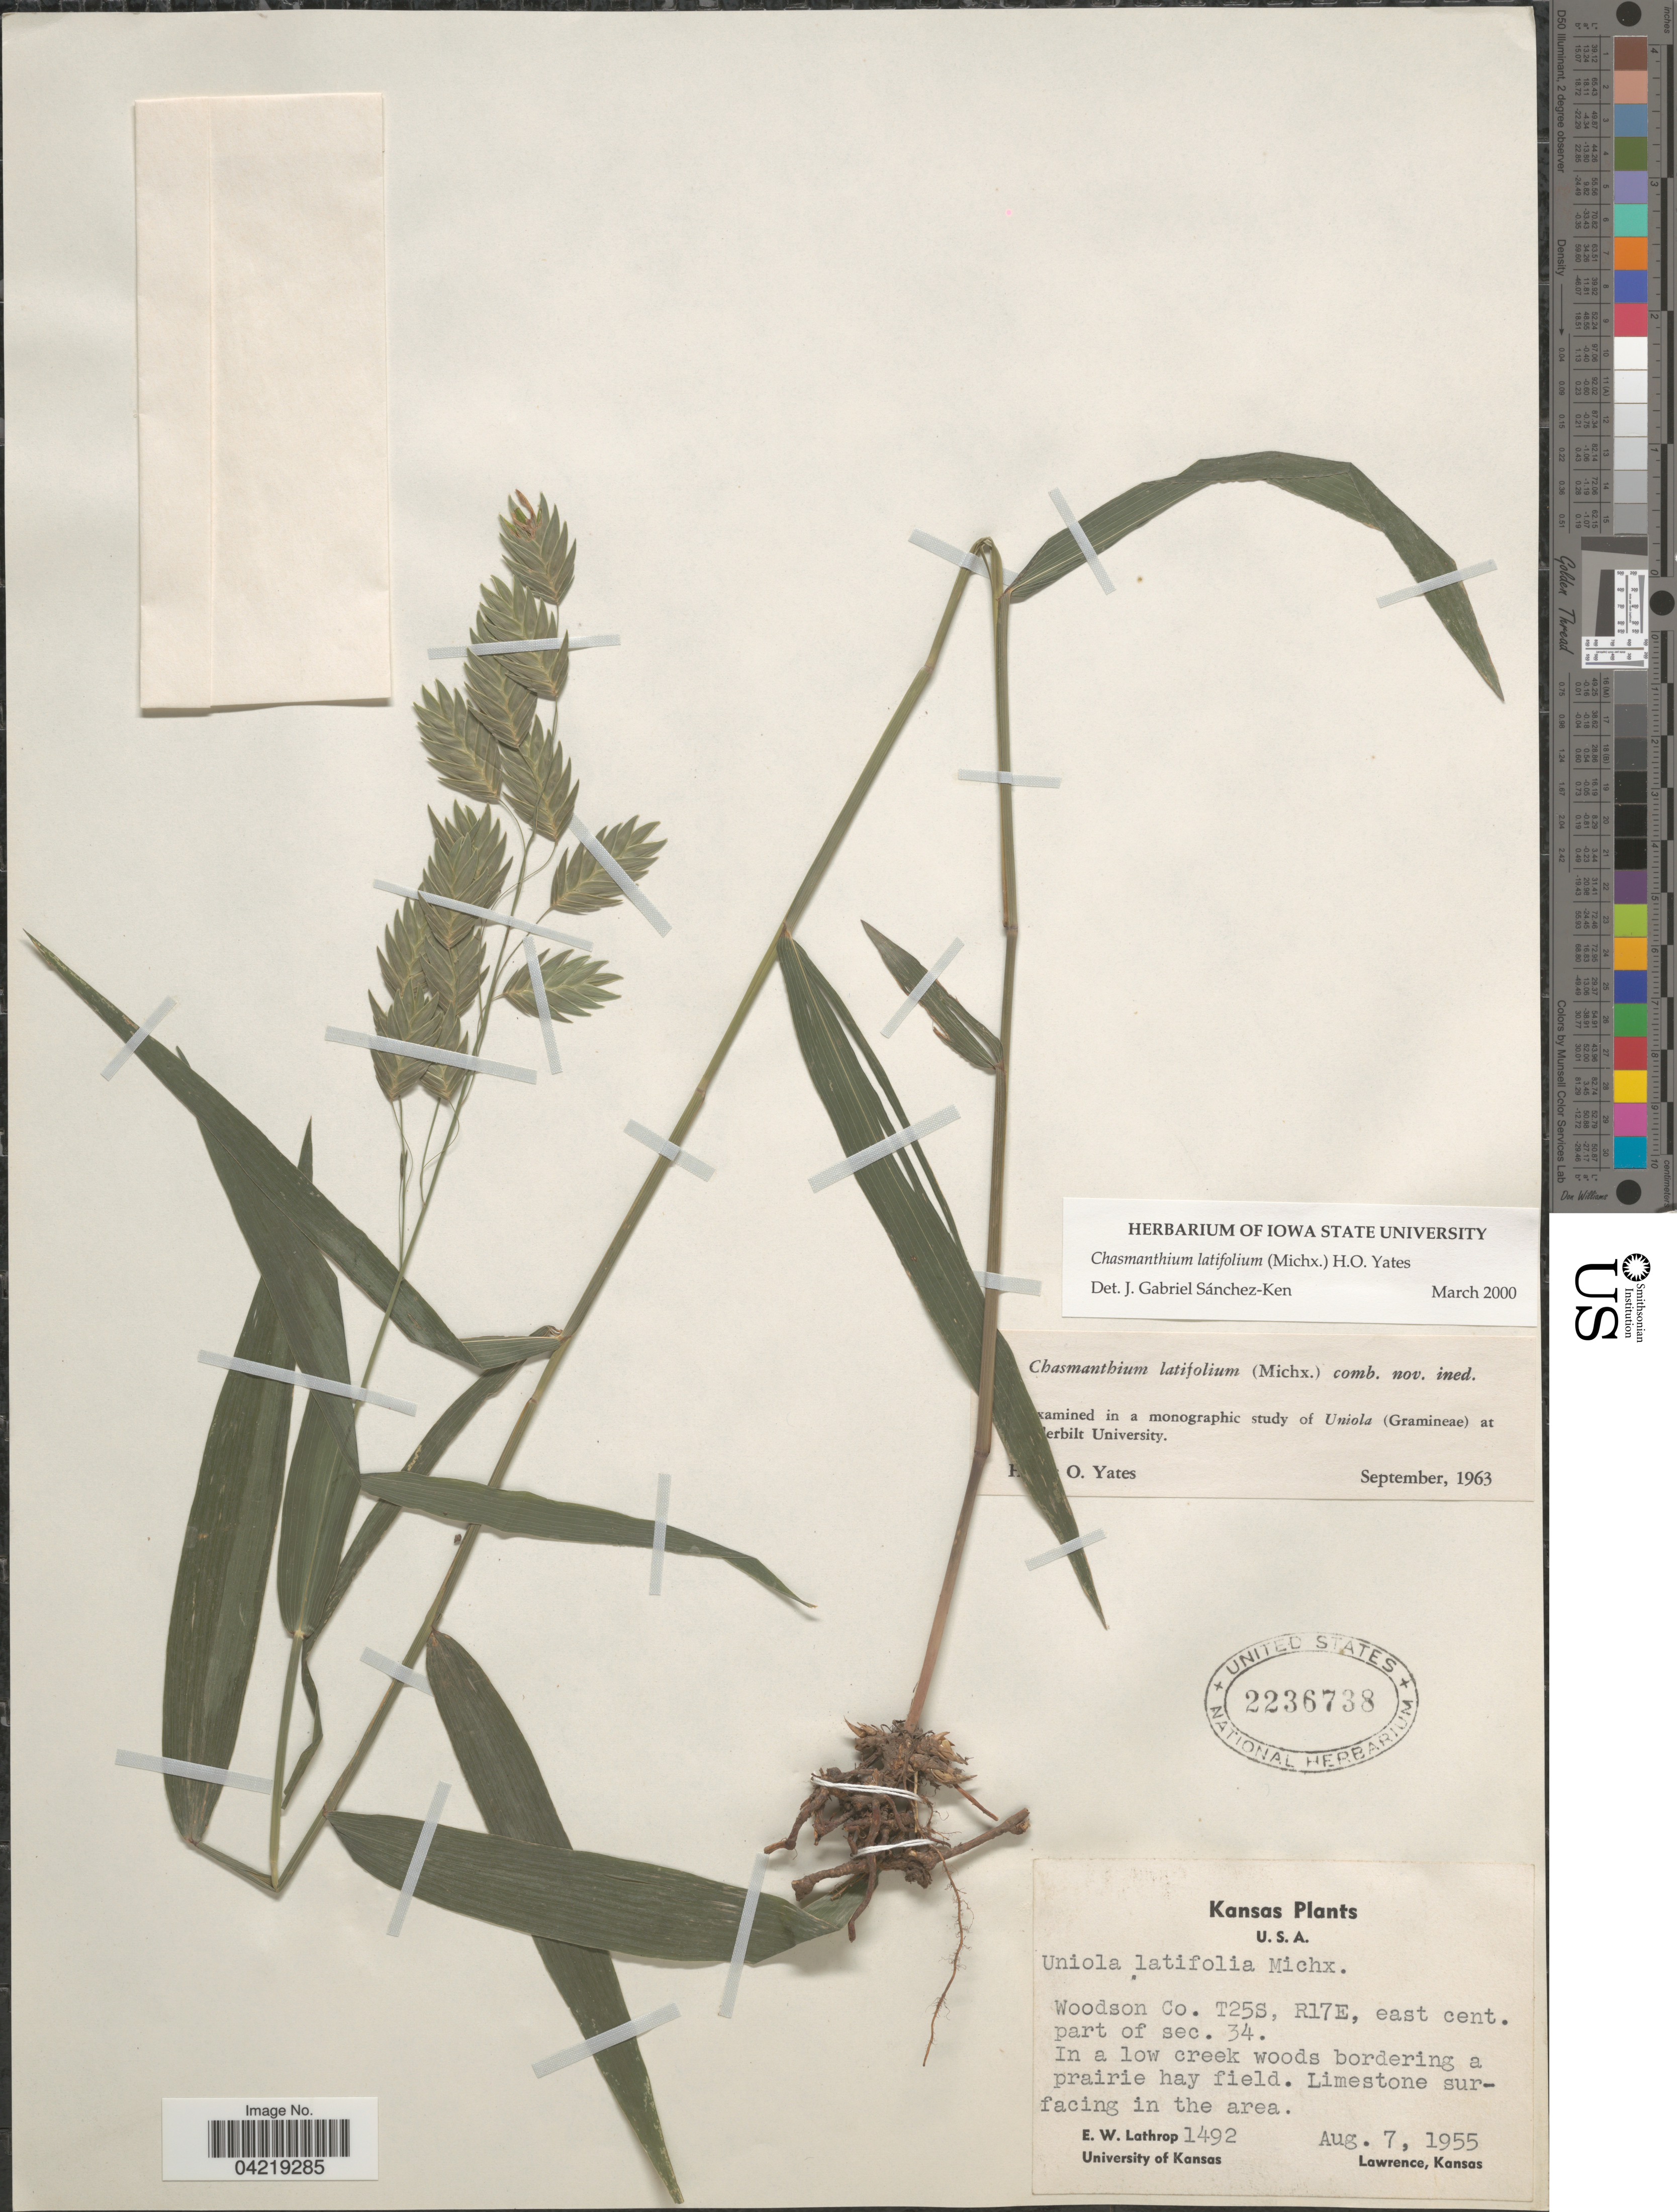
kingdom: Plantae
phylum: Tracheophyta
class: Liliopsida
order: Poales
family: Poaceae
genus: Chasmanthium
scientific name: Chasmanthium latifolium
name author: (Michx.) H.O. Yates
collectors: E. W. Lathrop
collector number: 1492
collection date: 1955-08-07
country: United States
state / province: Kansas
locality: Woodson Co. T25S, R17E, east cent. part of sec. 34.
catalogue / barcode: US 2236738